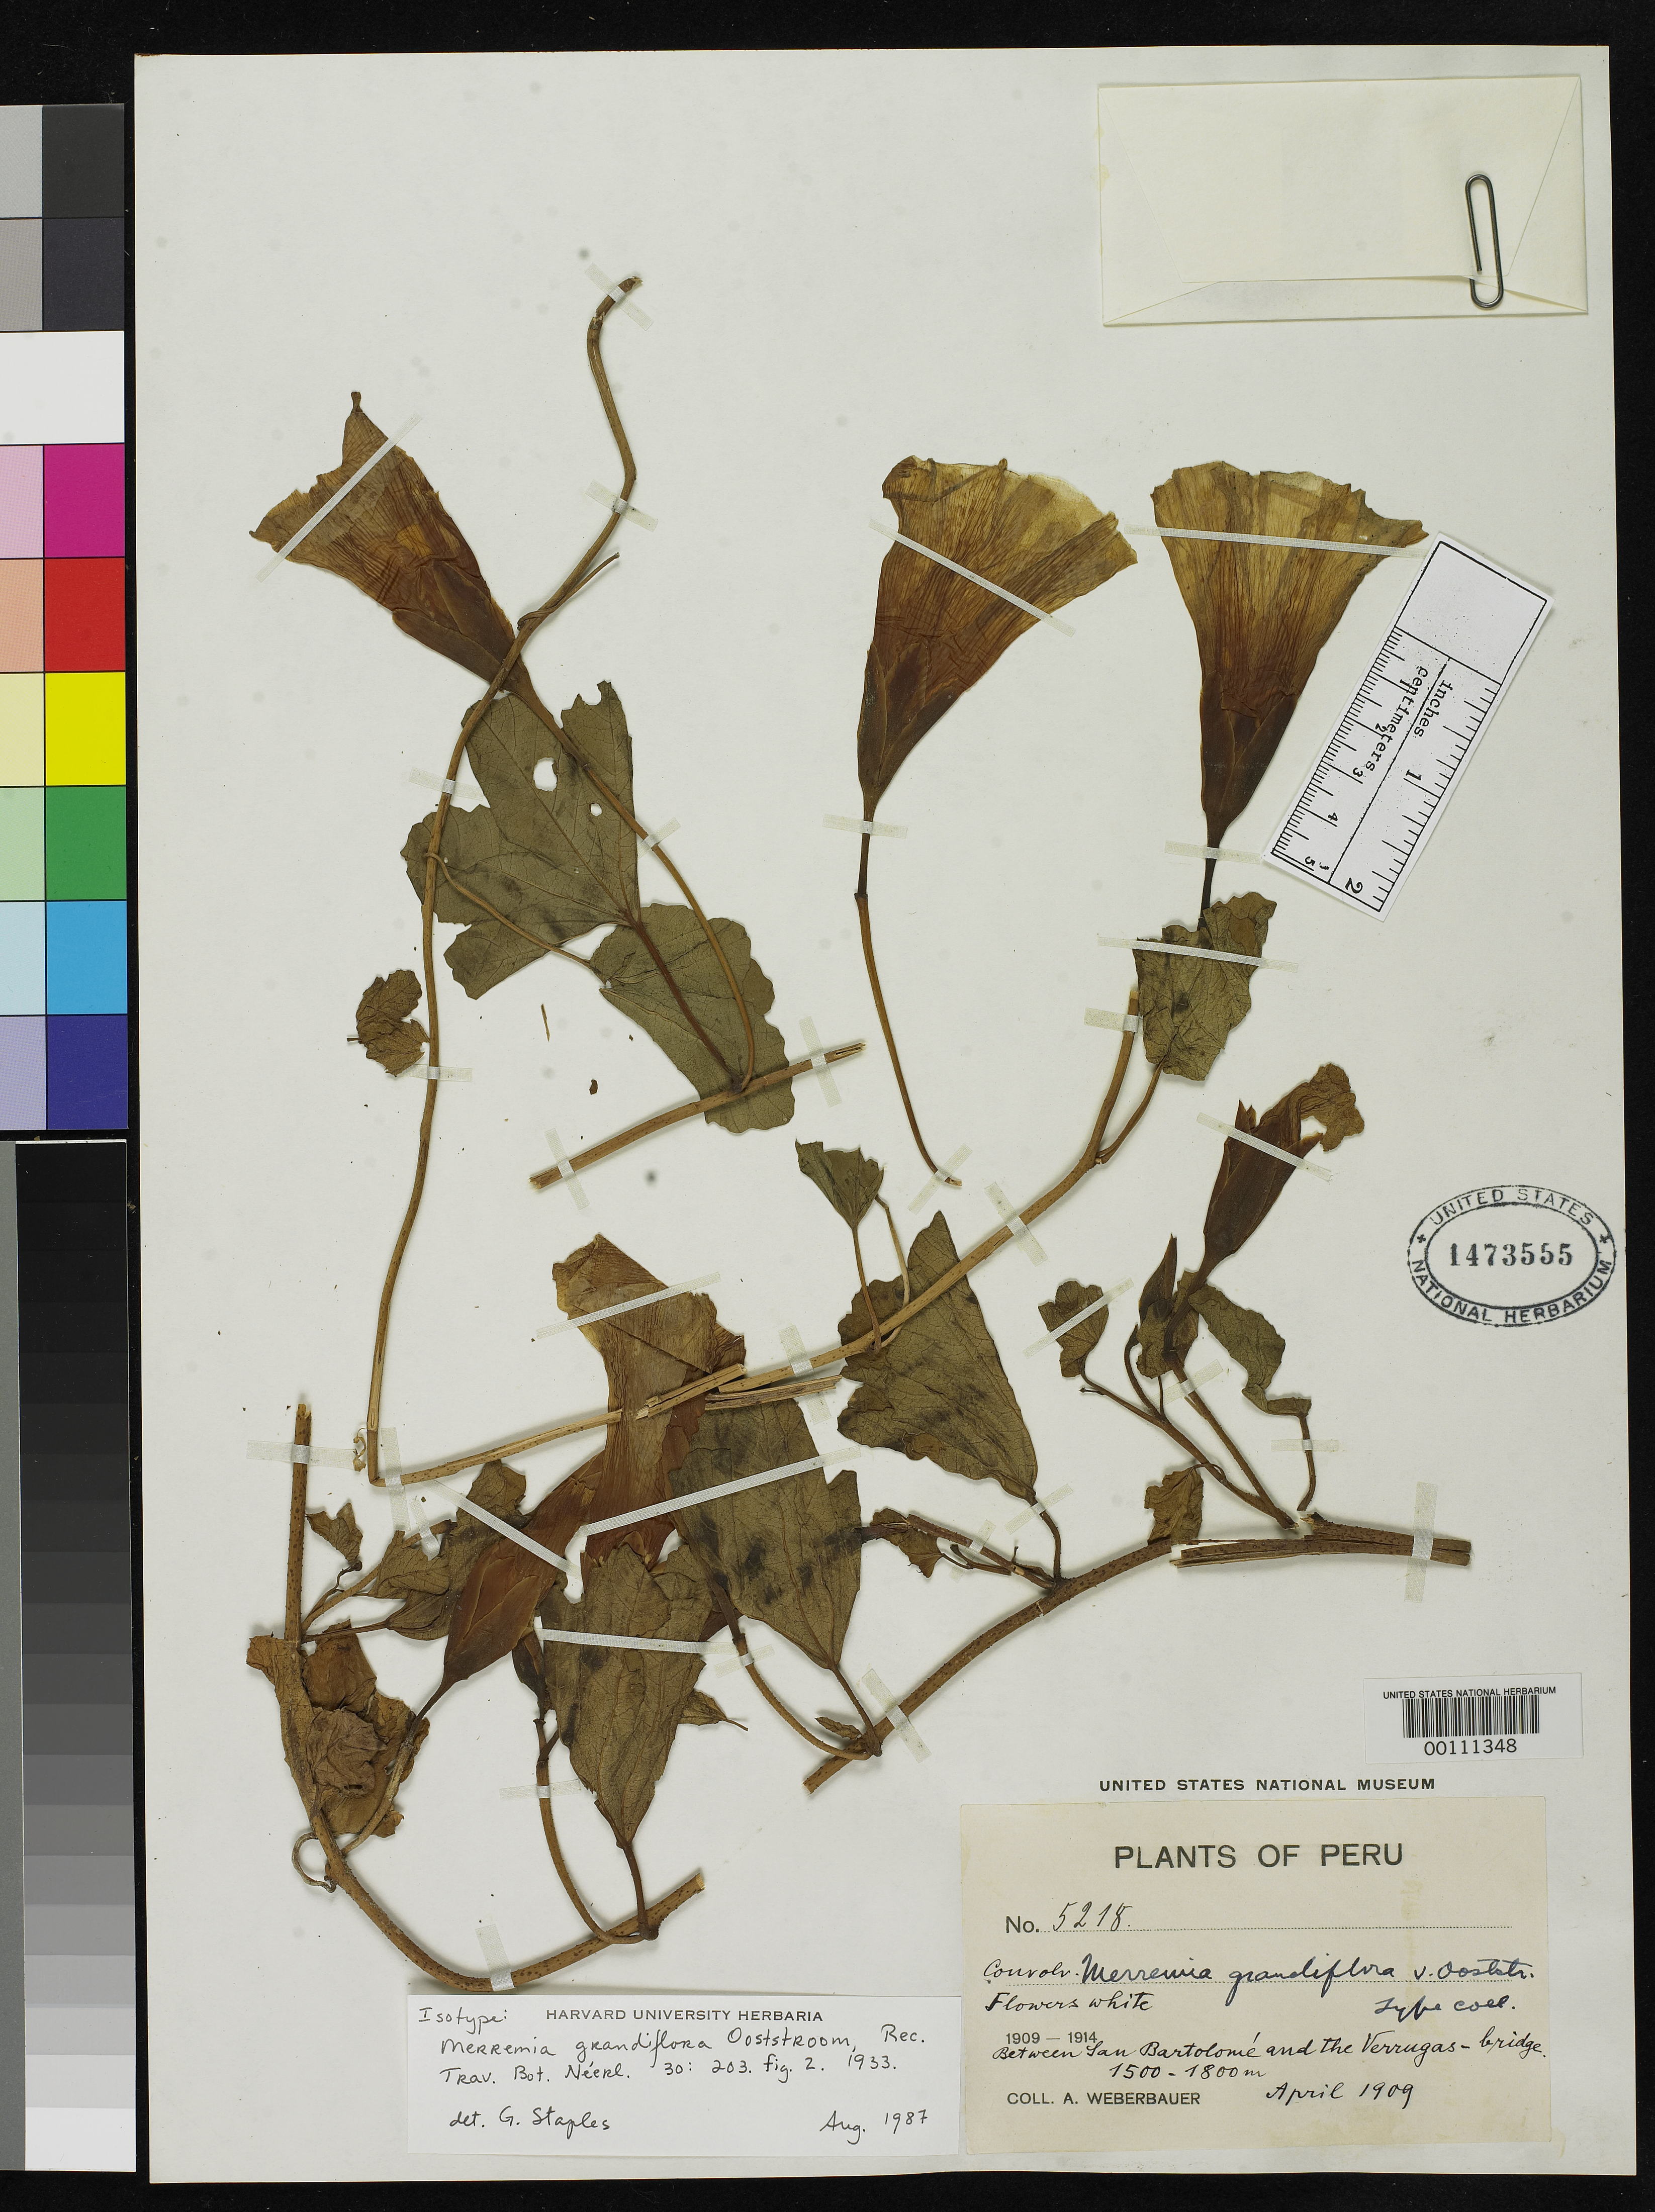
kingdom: Plantae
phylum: Tracheophyta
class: Magnoliopsida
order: Solanales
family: Convolvulaceae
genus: Merremia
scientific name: Merremia grandiflora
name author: Ooststr.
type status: Isotype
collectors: A. Weberbauer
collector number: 5218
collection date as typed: Apr 1909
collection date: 1909-04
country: Peru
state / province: Lima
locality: Between San Bartolome & Beraguas bridge.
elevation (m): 1500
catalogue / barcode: US 1473555